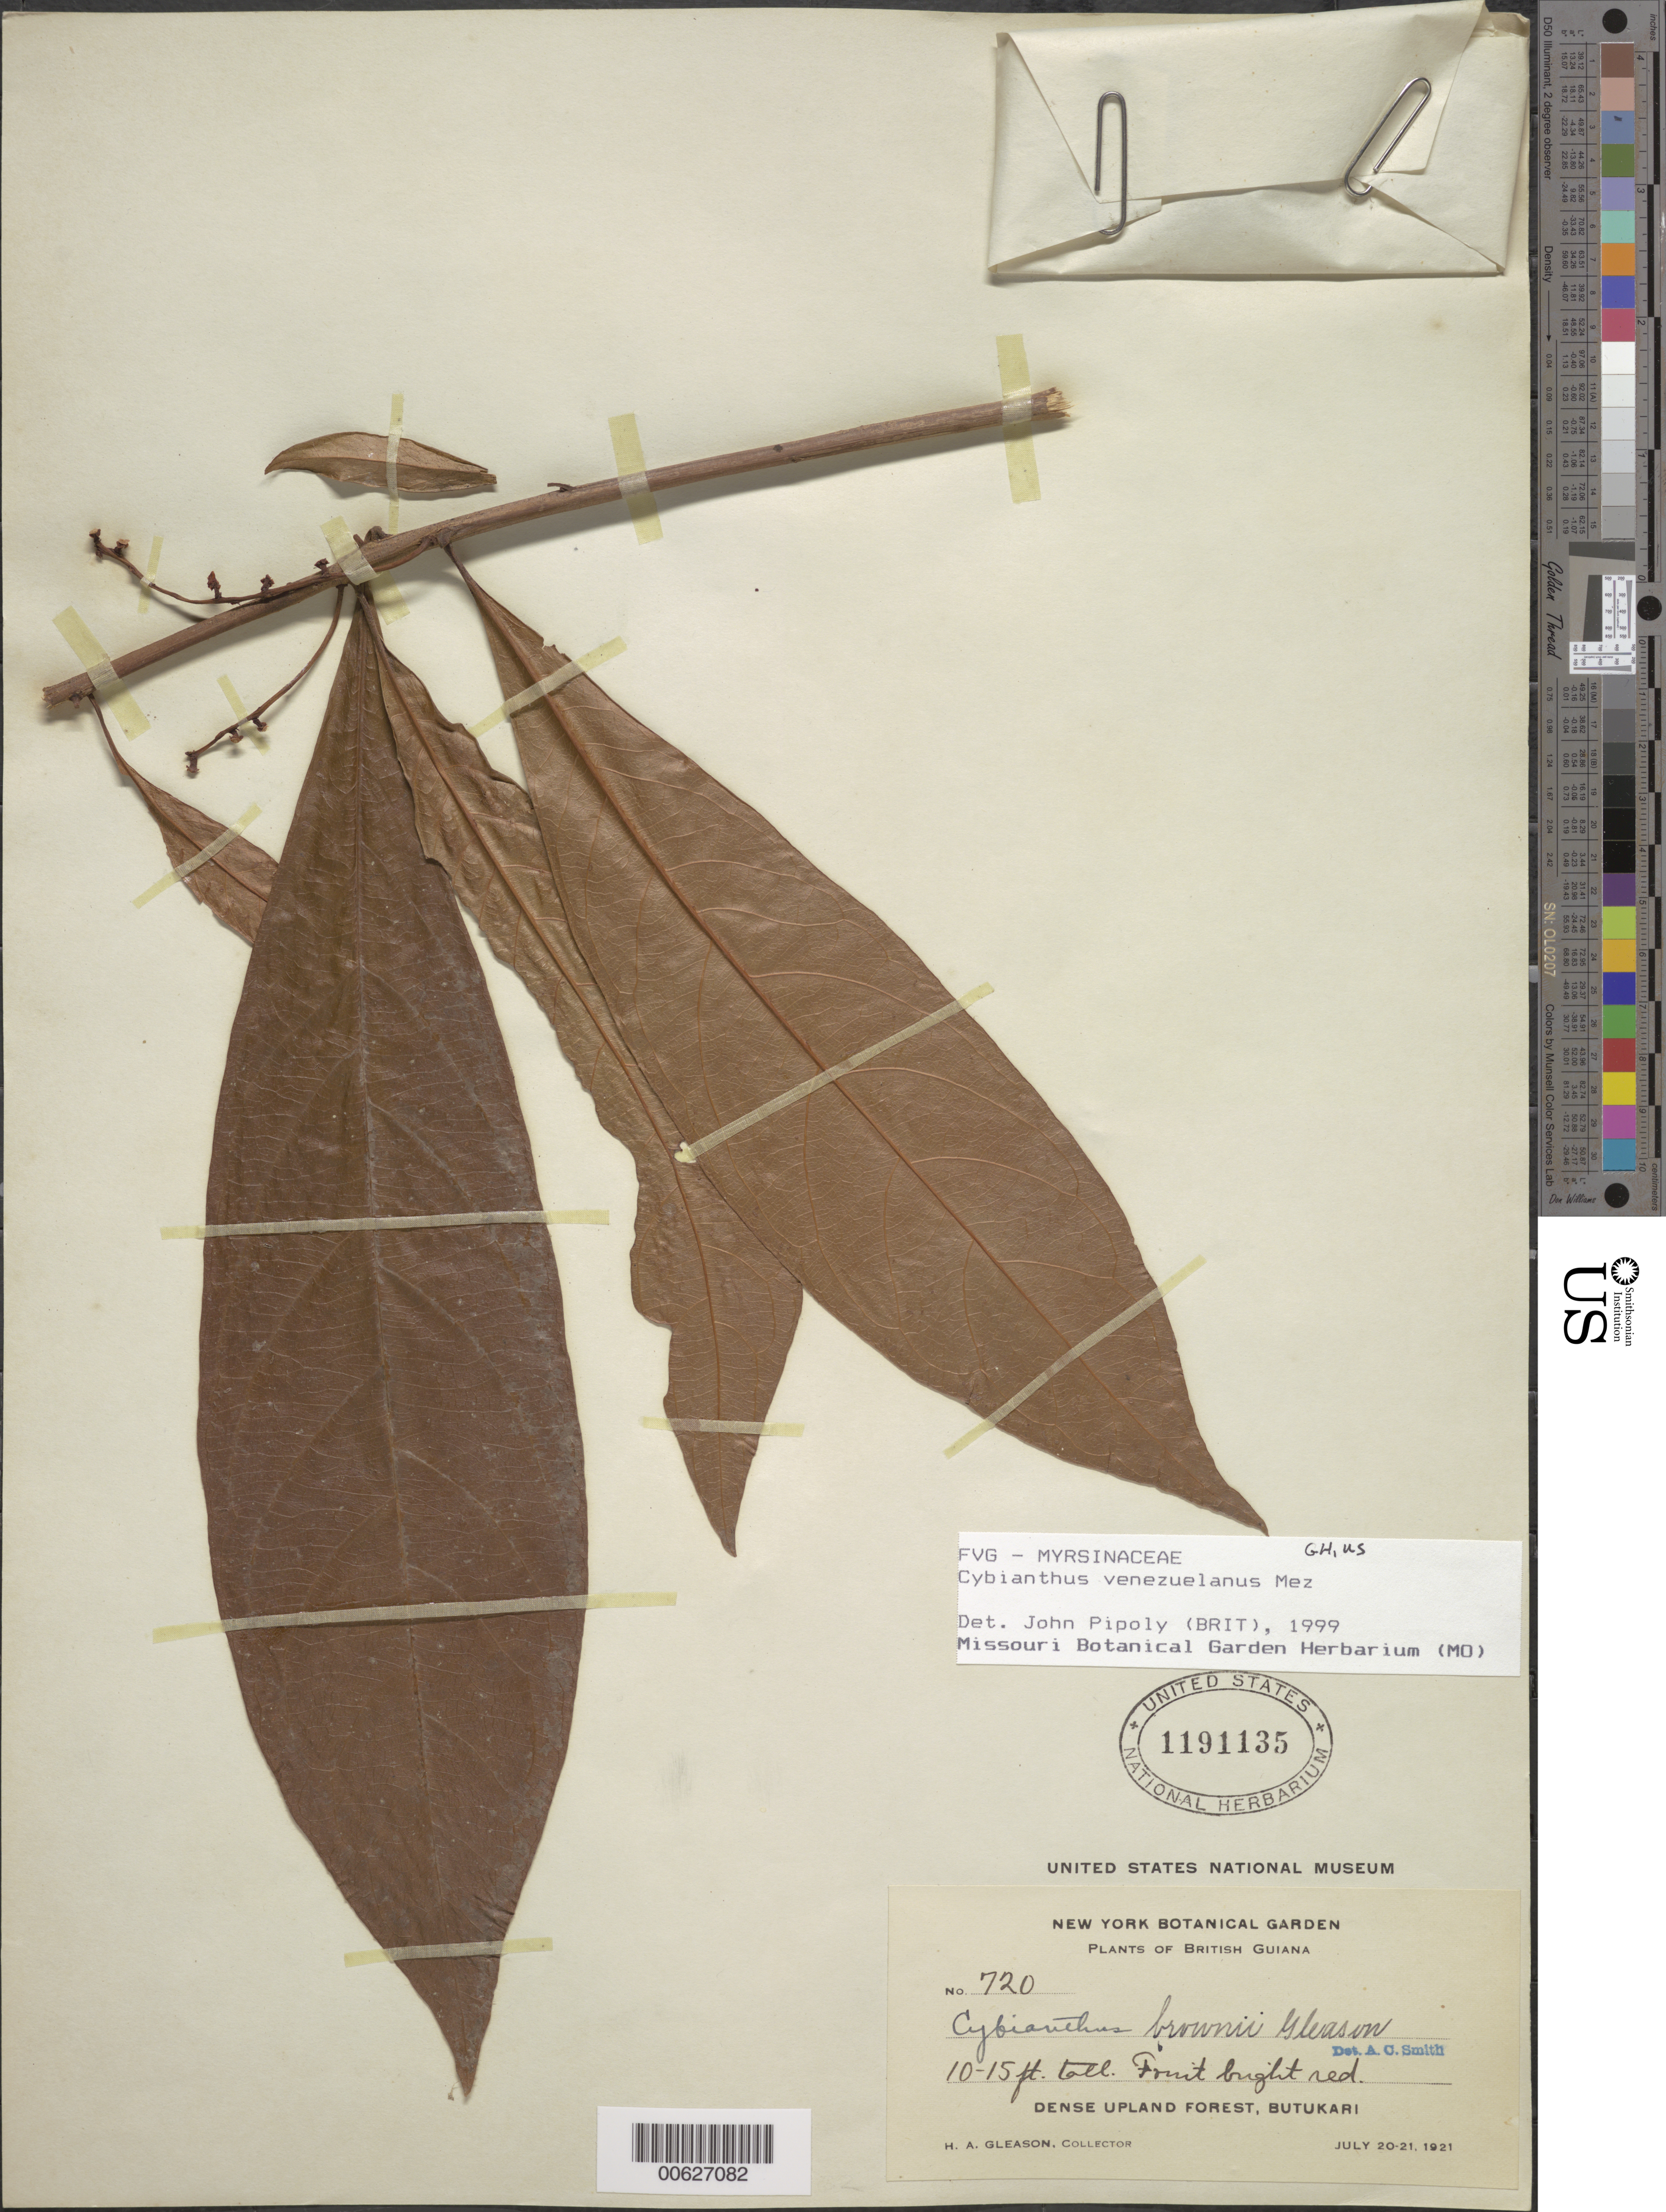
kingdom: Plantae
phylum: Tracheophyta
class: Magnoliopsida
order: Ericales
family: Primulaceae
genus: Cybianthus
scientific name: Cybianthus venezuelanus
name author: Mez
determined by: Pipoly, J. J., III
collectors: H. A. Gleason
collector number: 720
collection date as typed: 20-Jul-21 to 21-Jul-21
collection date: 1921-07-20/1921-07-21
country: Guyana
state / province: U. Demerara-Berbice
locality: Butukari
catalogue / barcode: US 1191135